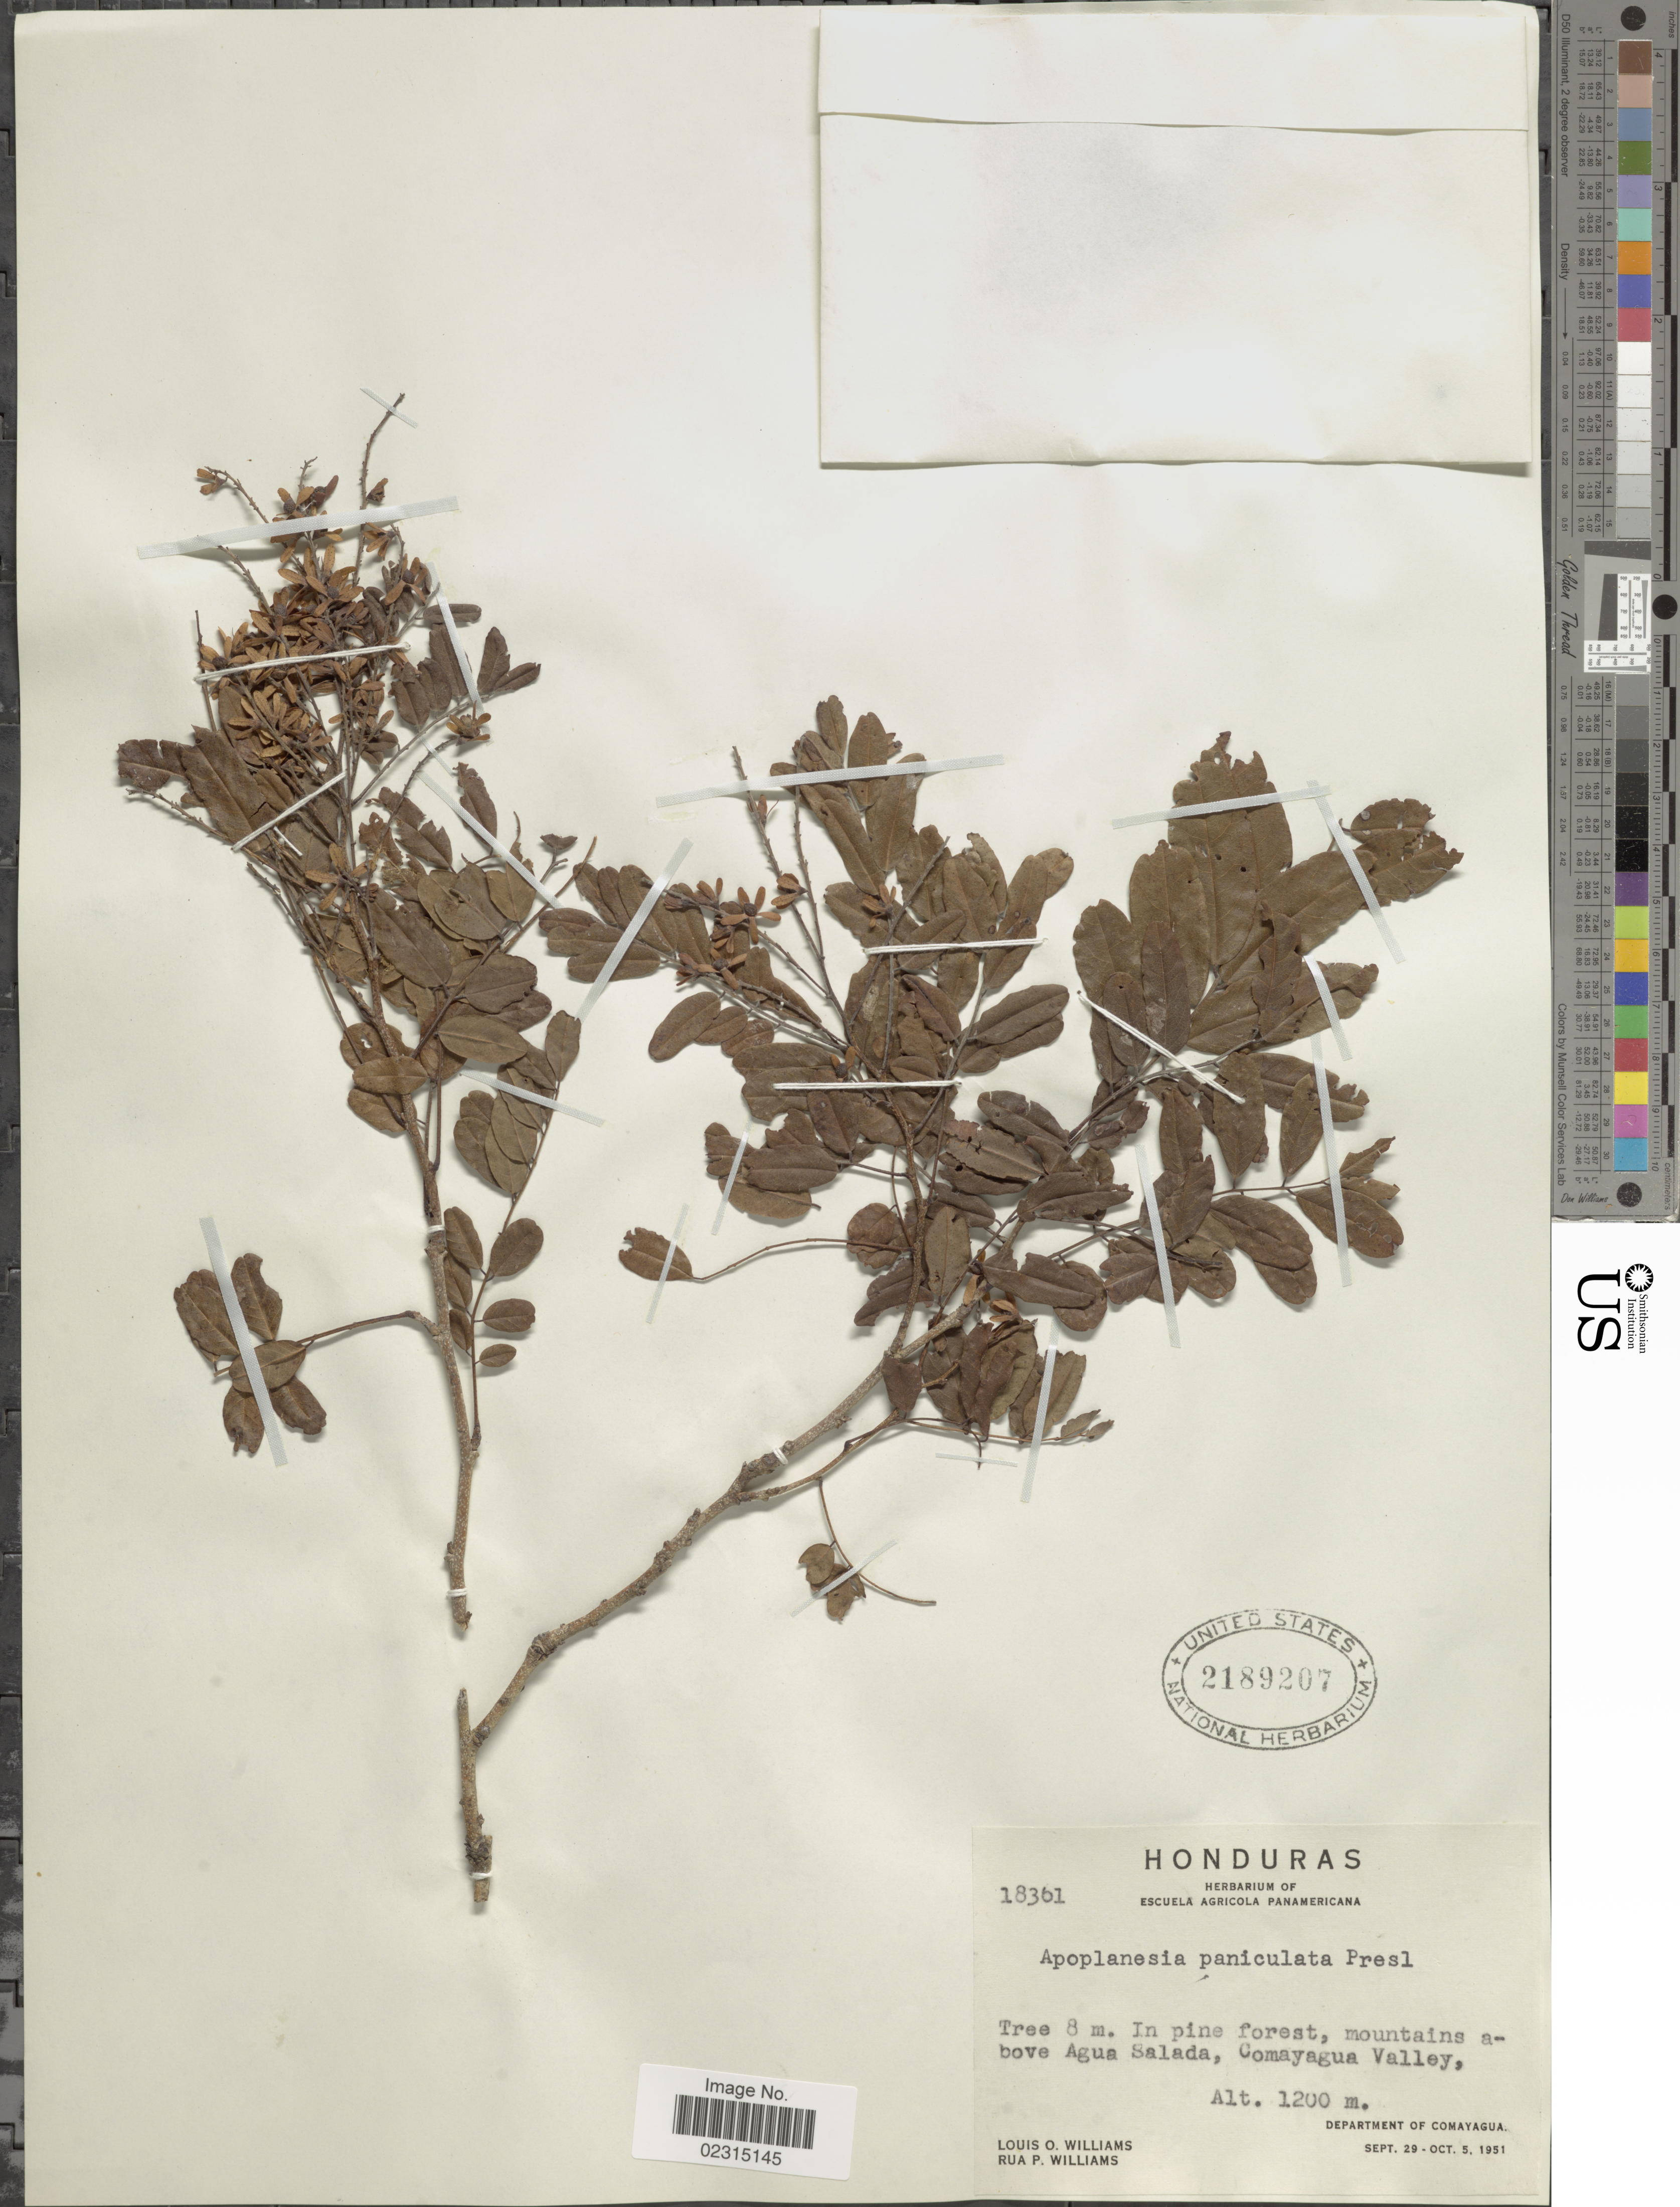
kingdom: Plantae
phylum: Tracheophyta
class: Magnoliopsida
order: Fabales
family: Fabaceae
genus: Apoplanesia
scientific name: Apoplanesia paniculata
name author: C. Presl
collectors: L. O. Williams & R. P. Williams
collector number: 18361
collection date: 1951-09-29/1951-10-05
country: Honduras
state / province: Comayagua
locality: In pine forest, mountains above Agua Salada, Comayagua Valley, Department o Comayagua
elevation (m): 1200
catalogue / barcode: US 2189207